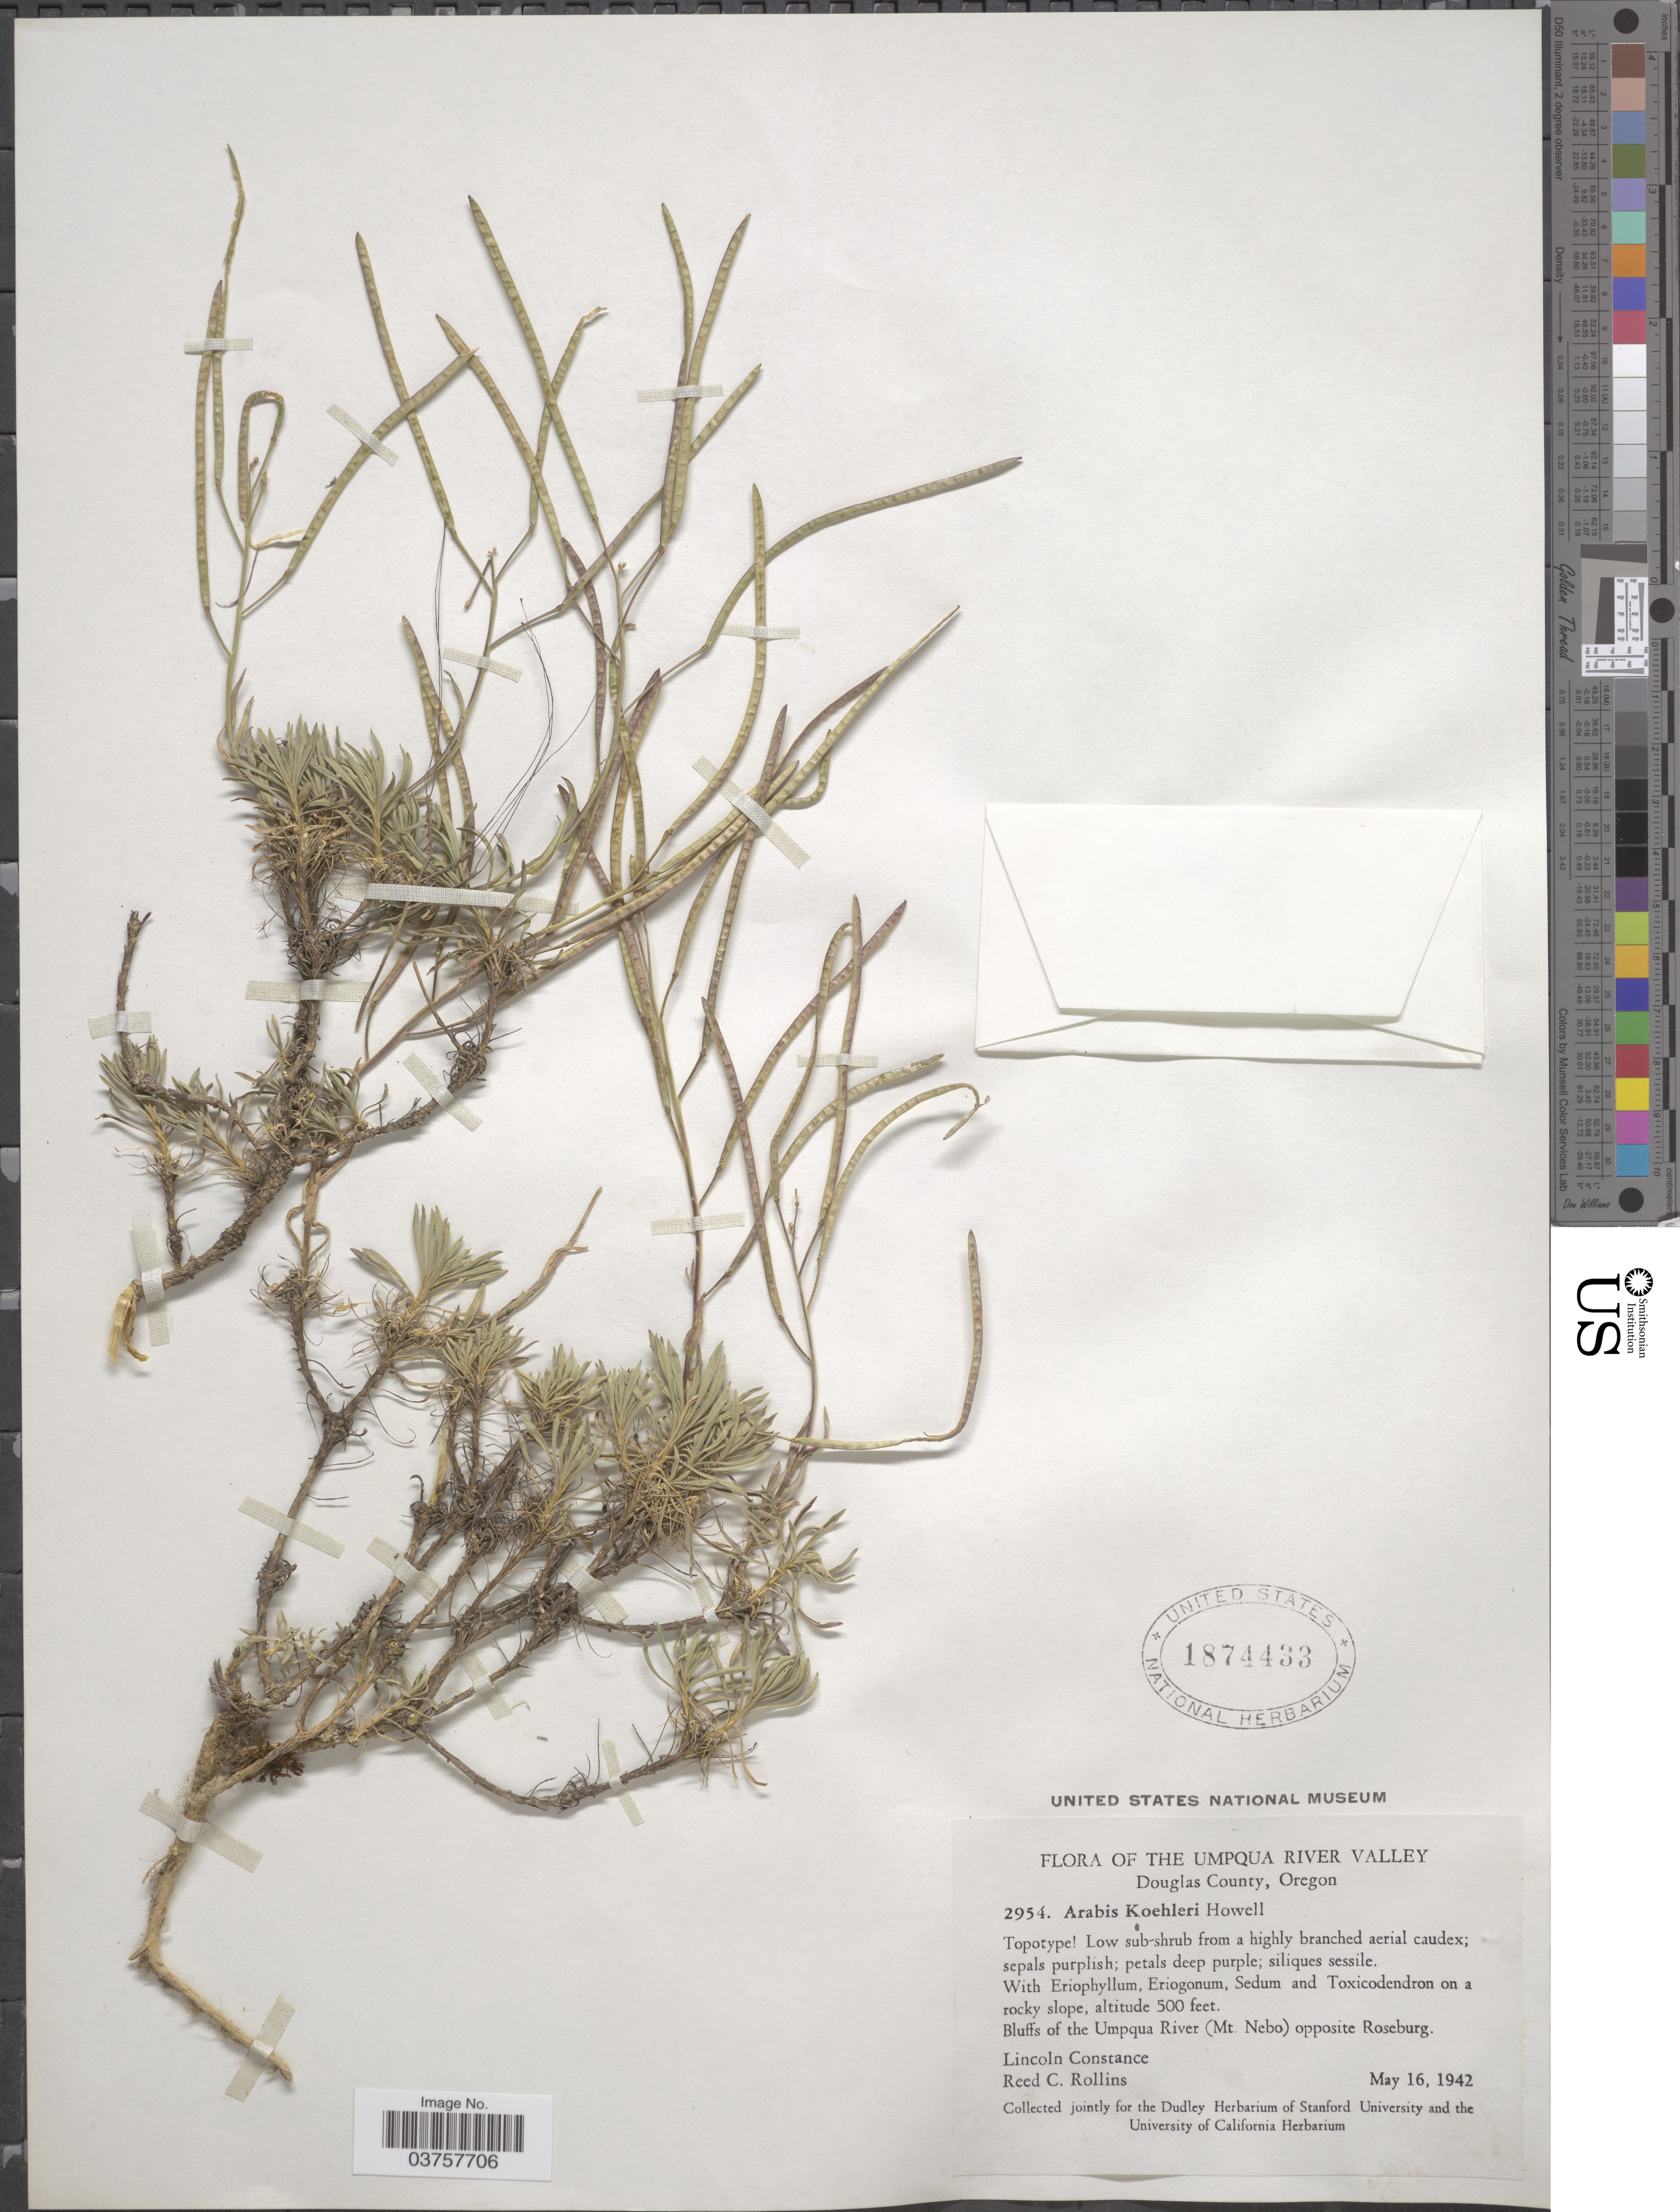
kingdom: Plantae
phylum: Tracheophyta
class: Magnoliopsida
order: Brassicales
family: Brassicaceae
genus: Arabis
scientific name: Arabis koehleri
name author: Howell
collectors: L. Constance & R. C. Rollins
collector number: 2954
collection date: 1942-05-16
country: United States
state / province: Oregon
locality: The Umpqua River Valley. Douglas County. Bluffs of the Umpqua River (Mt. Nebo) opposite Roseburg.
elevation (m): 152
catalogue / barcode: US 1874433